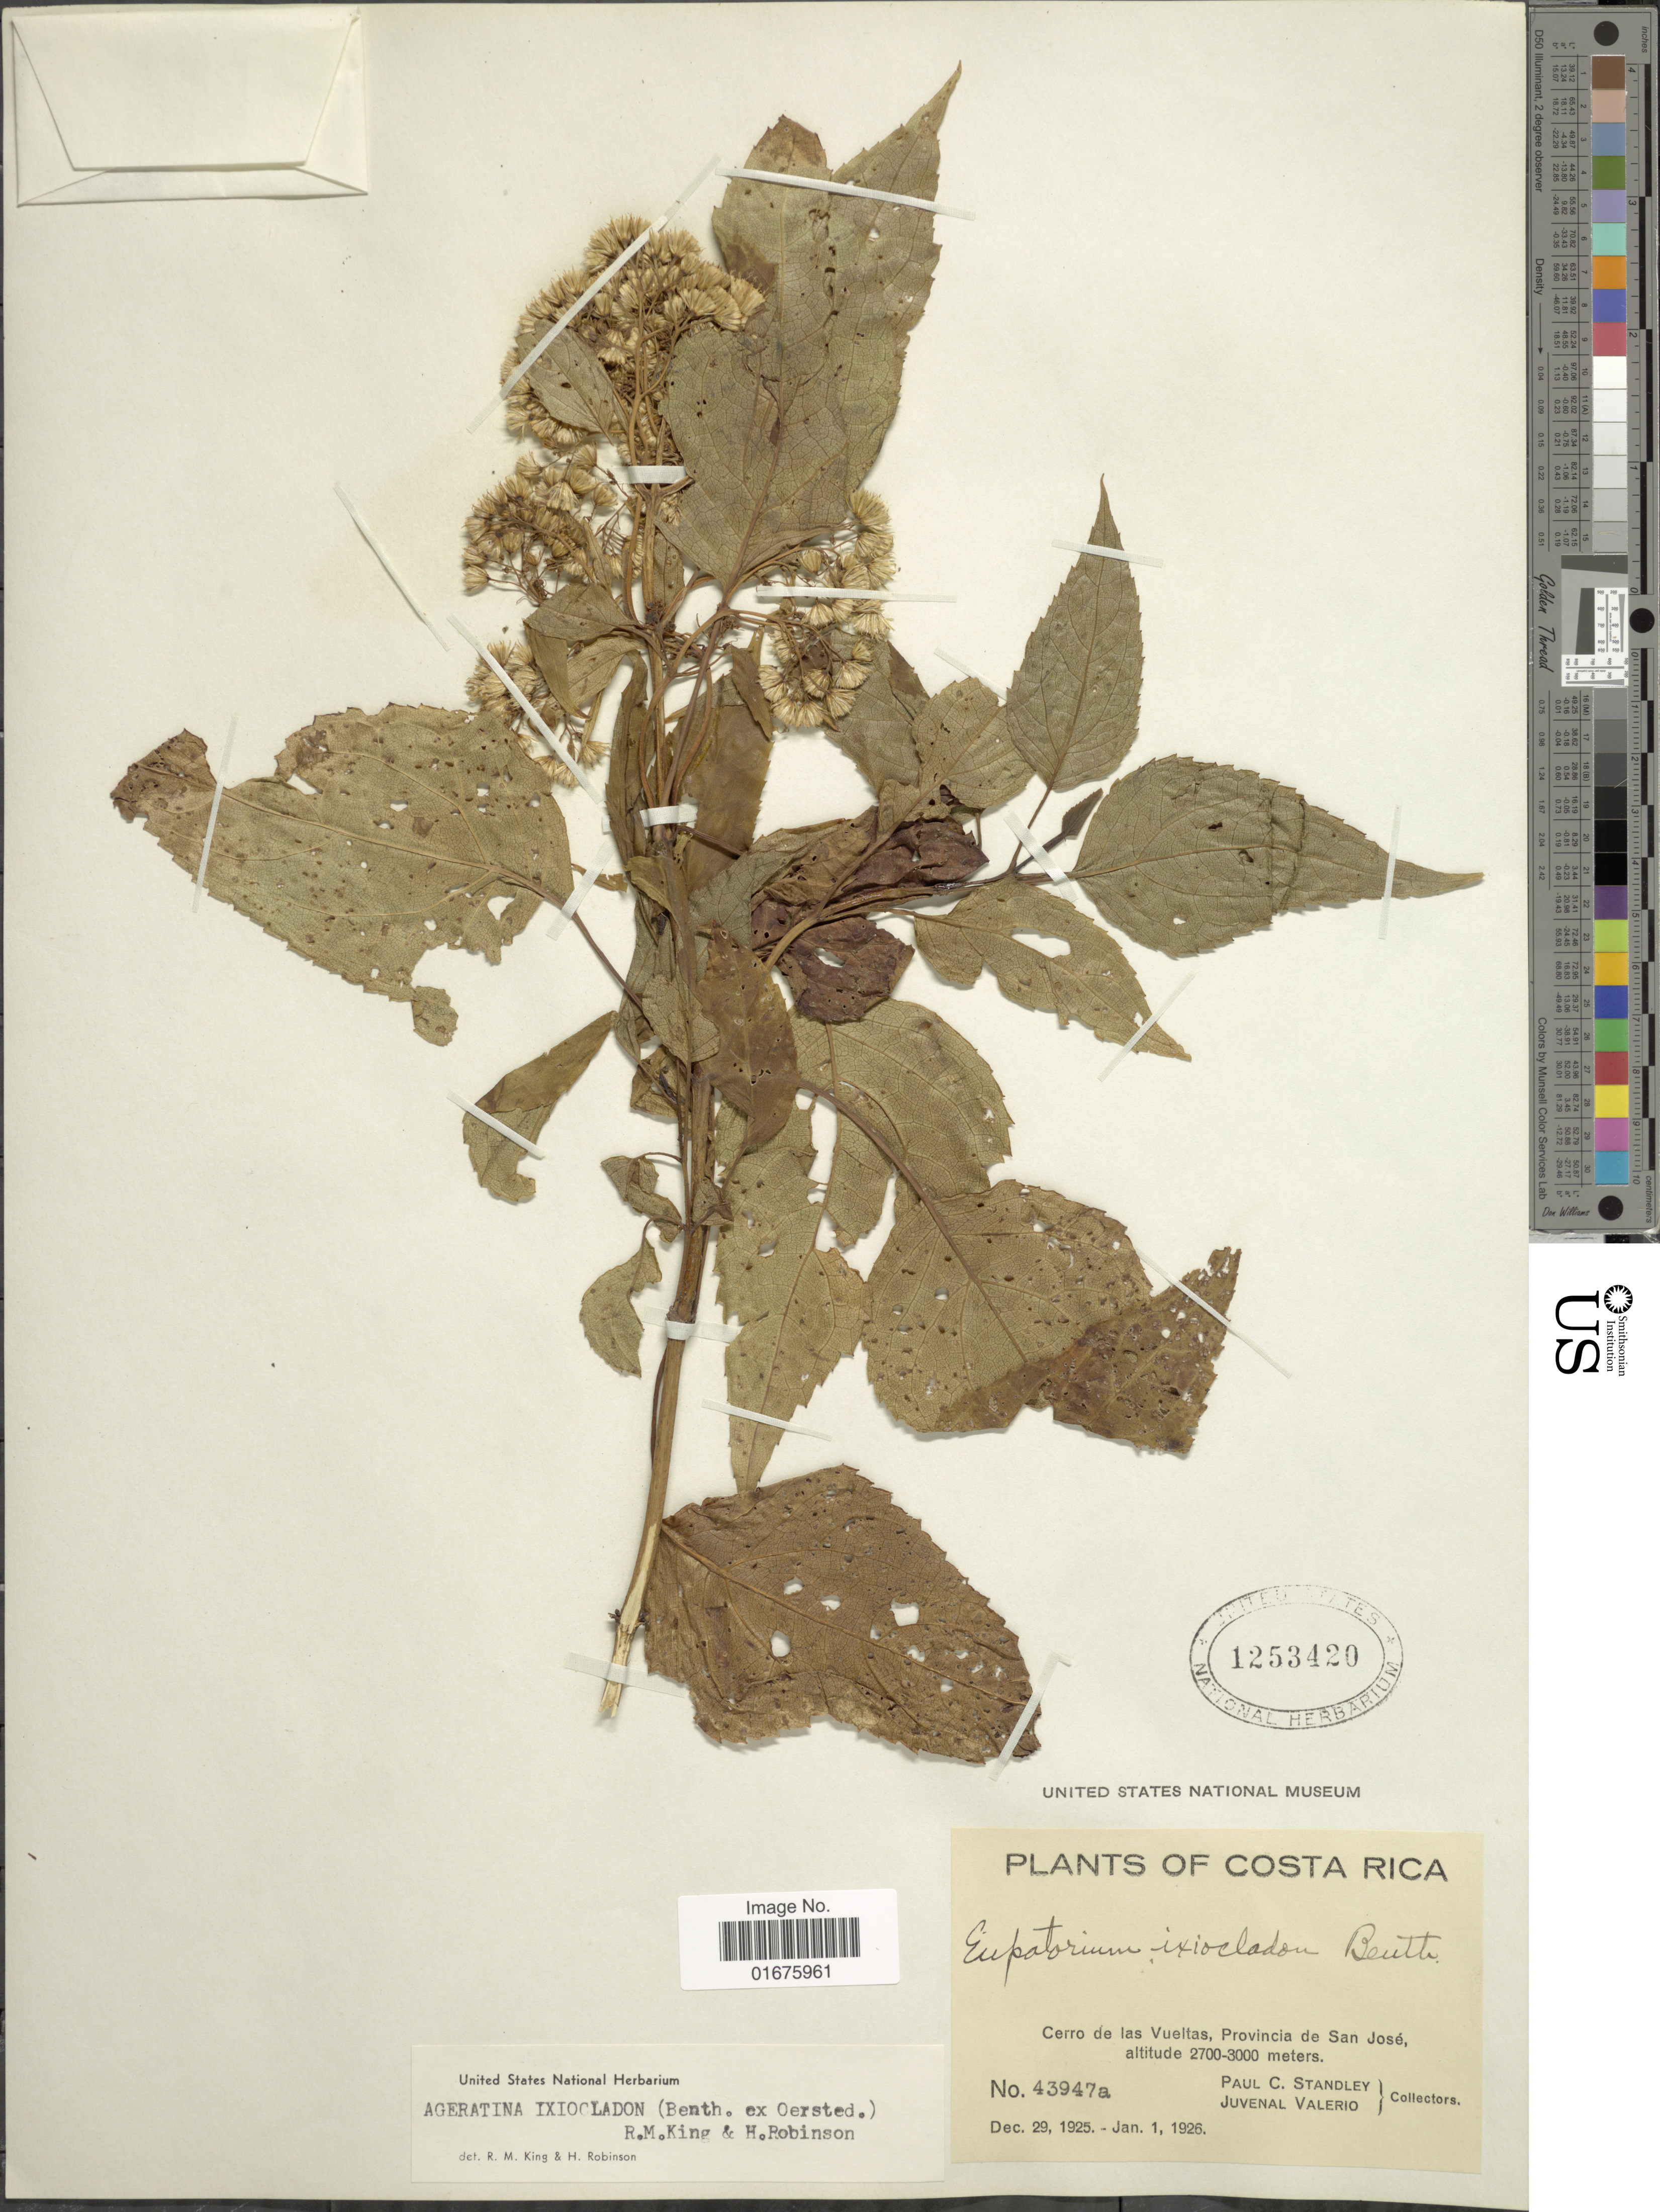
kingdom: Plantae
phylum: Tracheophyta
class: Magnoliopsida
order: Asterales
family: Asteraceae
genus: Ageratina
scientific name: Ageratina ixiocladon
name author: (Benth. ex Oerst.) R.M. King & H. Rob.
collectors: P. C. Standley & J. Valerio R.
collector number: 43947a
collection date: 1925-12-29/1926-01-01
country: Costa Rica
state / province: San José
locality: Cerro de las Vueltas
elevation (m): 2700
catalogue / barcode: US 1253420